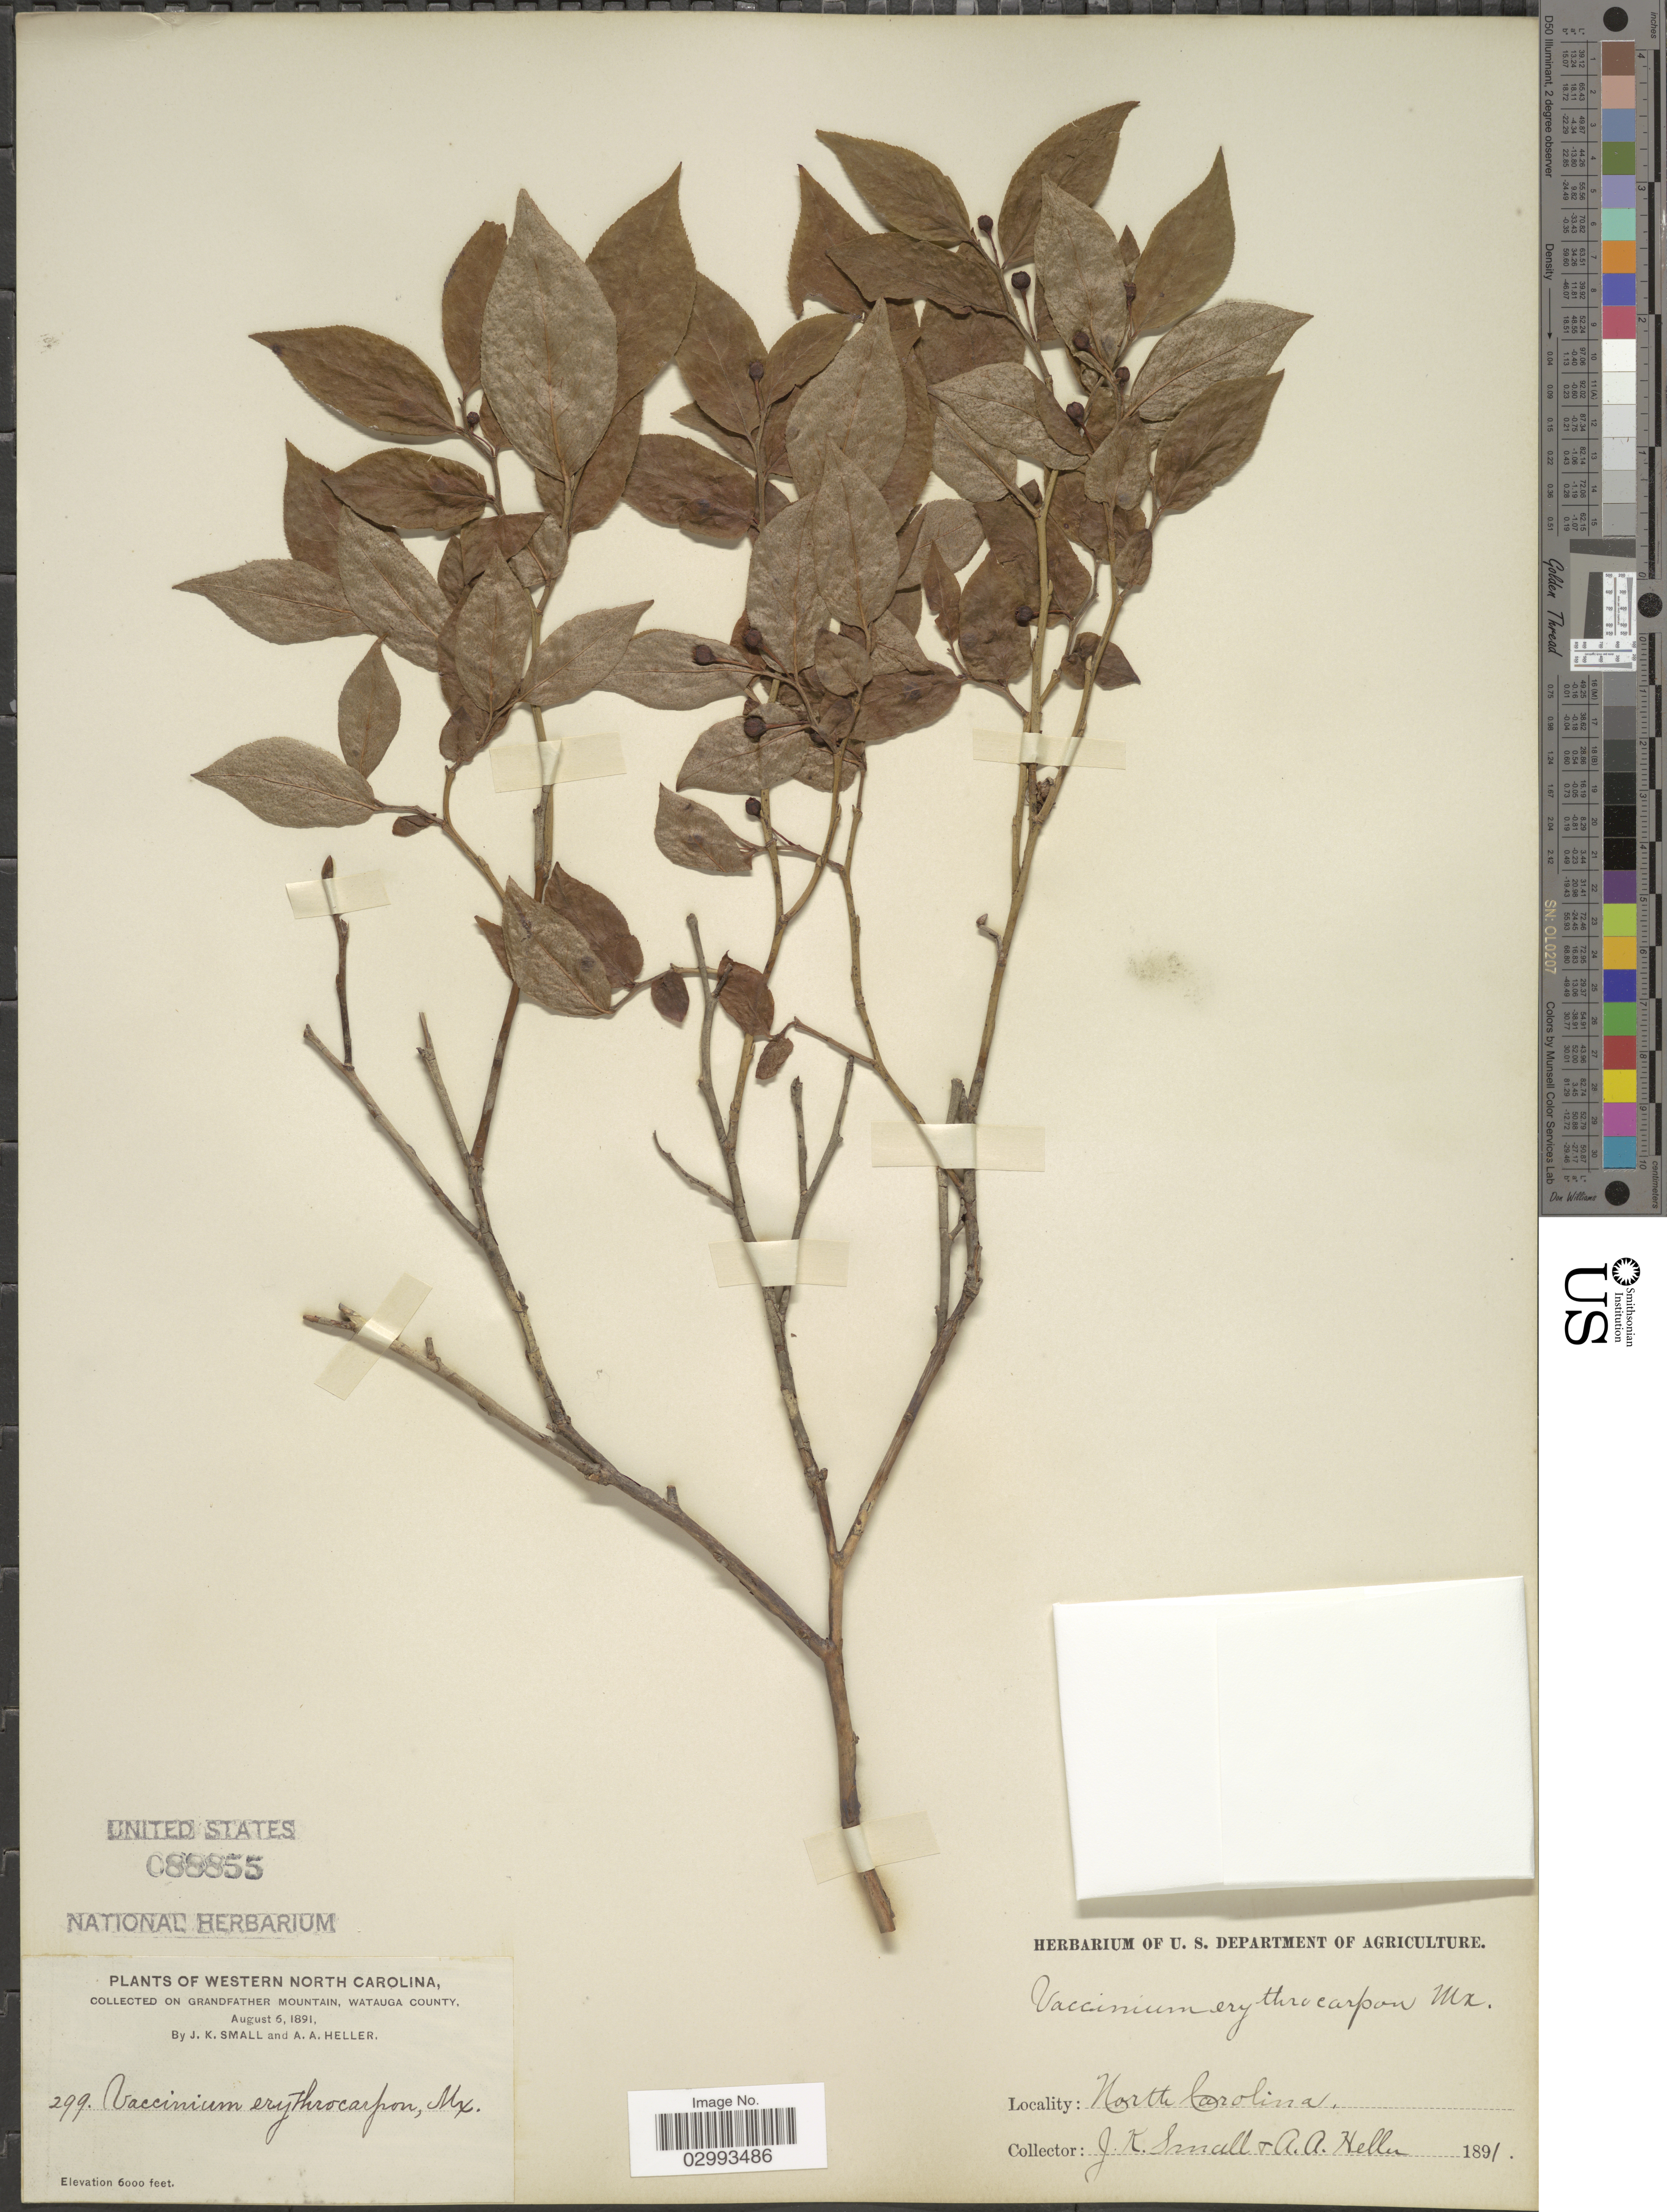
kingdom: Plantae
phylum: Tracheophyta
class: Magnoliopsida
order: Ericales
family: Ericaceae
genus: Hugeria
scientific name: Hugeria erythrocarpa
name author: (Michx.) Small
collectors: J. K. Small & A. A. Heller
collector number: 299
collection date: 1891-08-06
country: United States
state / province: North Carolina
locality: Western North Carolina. On Grandfather Mountain, Watauga County.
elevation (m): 1829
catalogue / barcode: US 88855